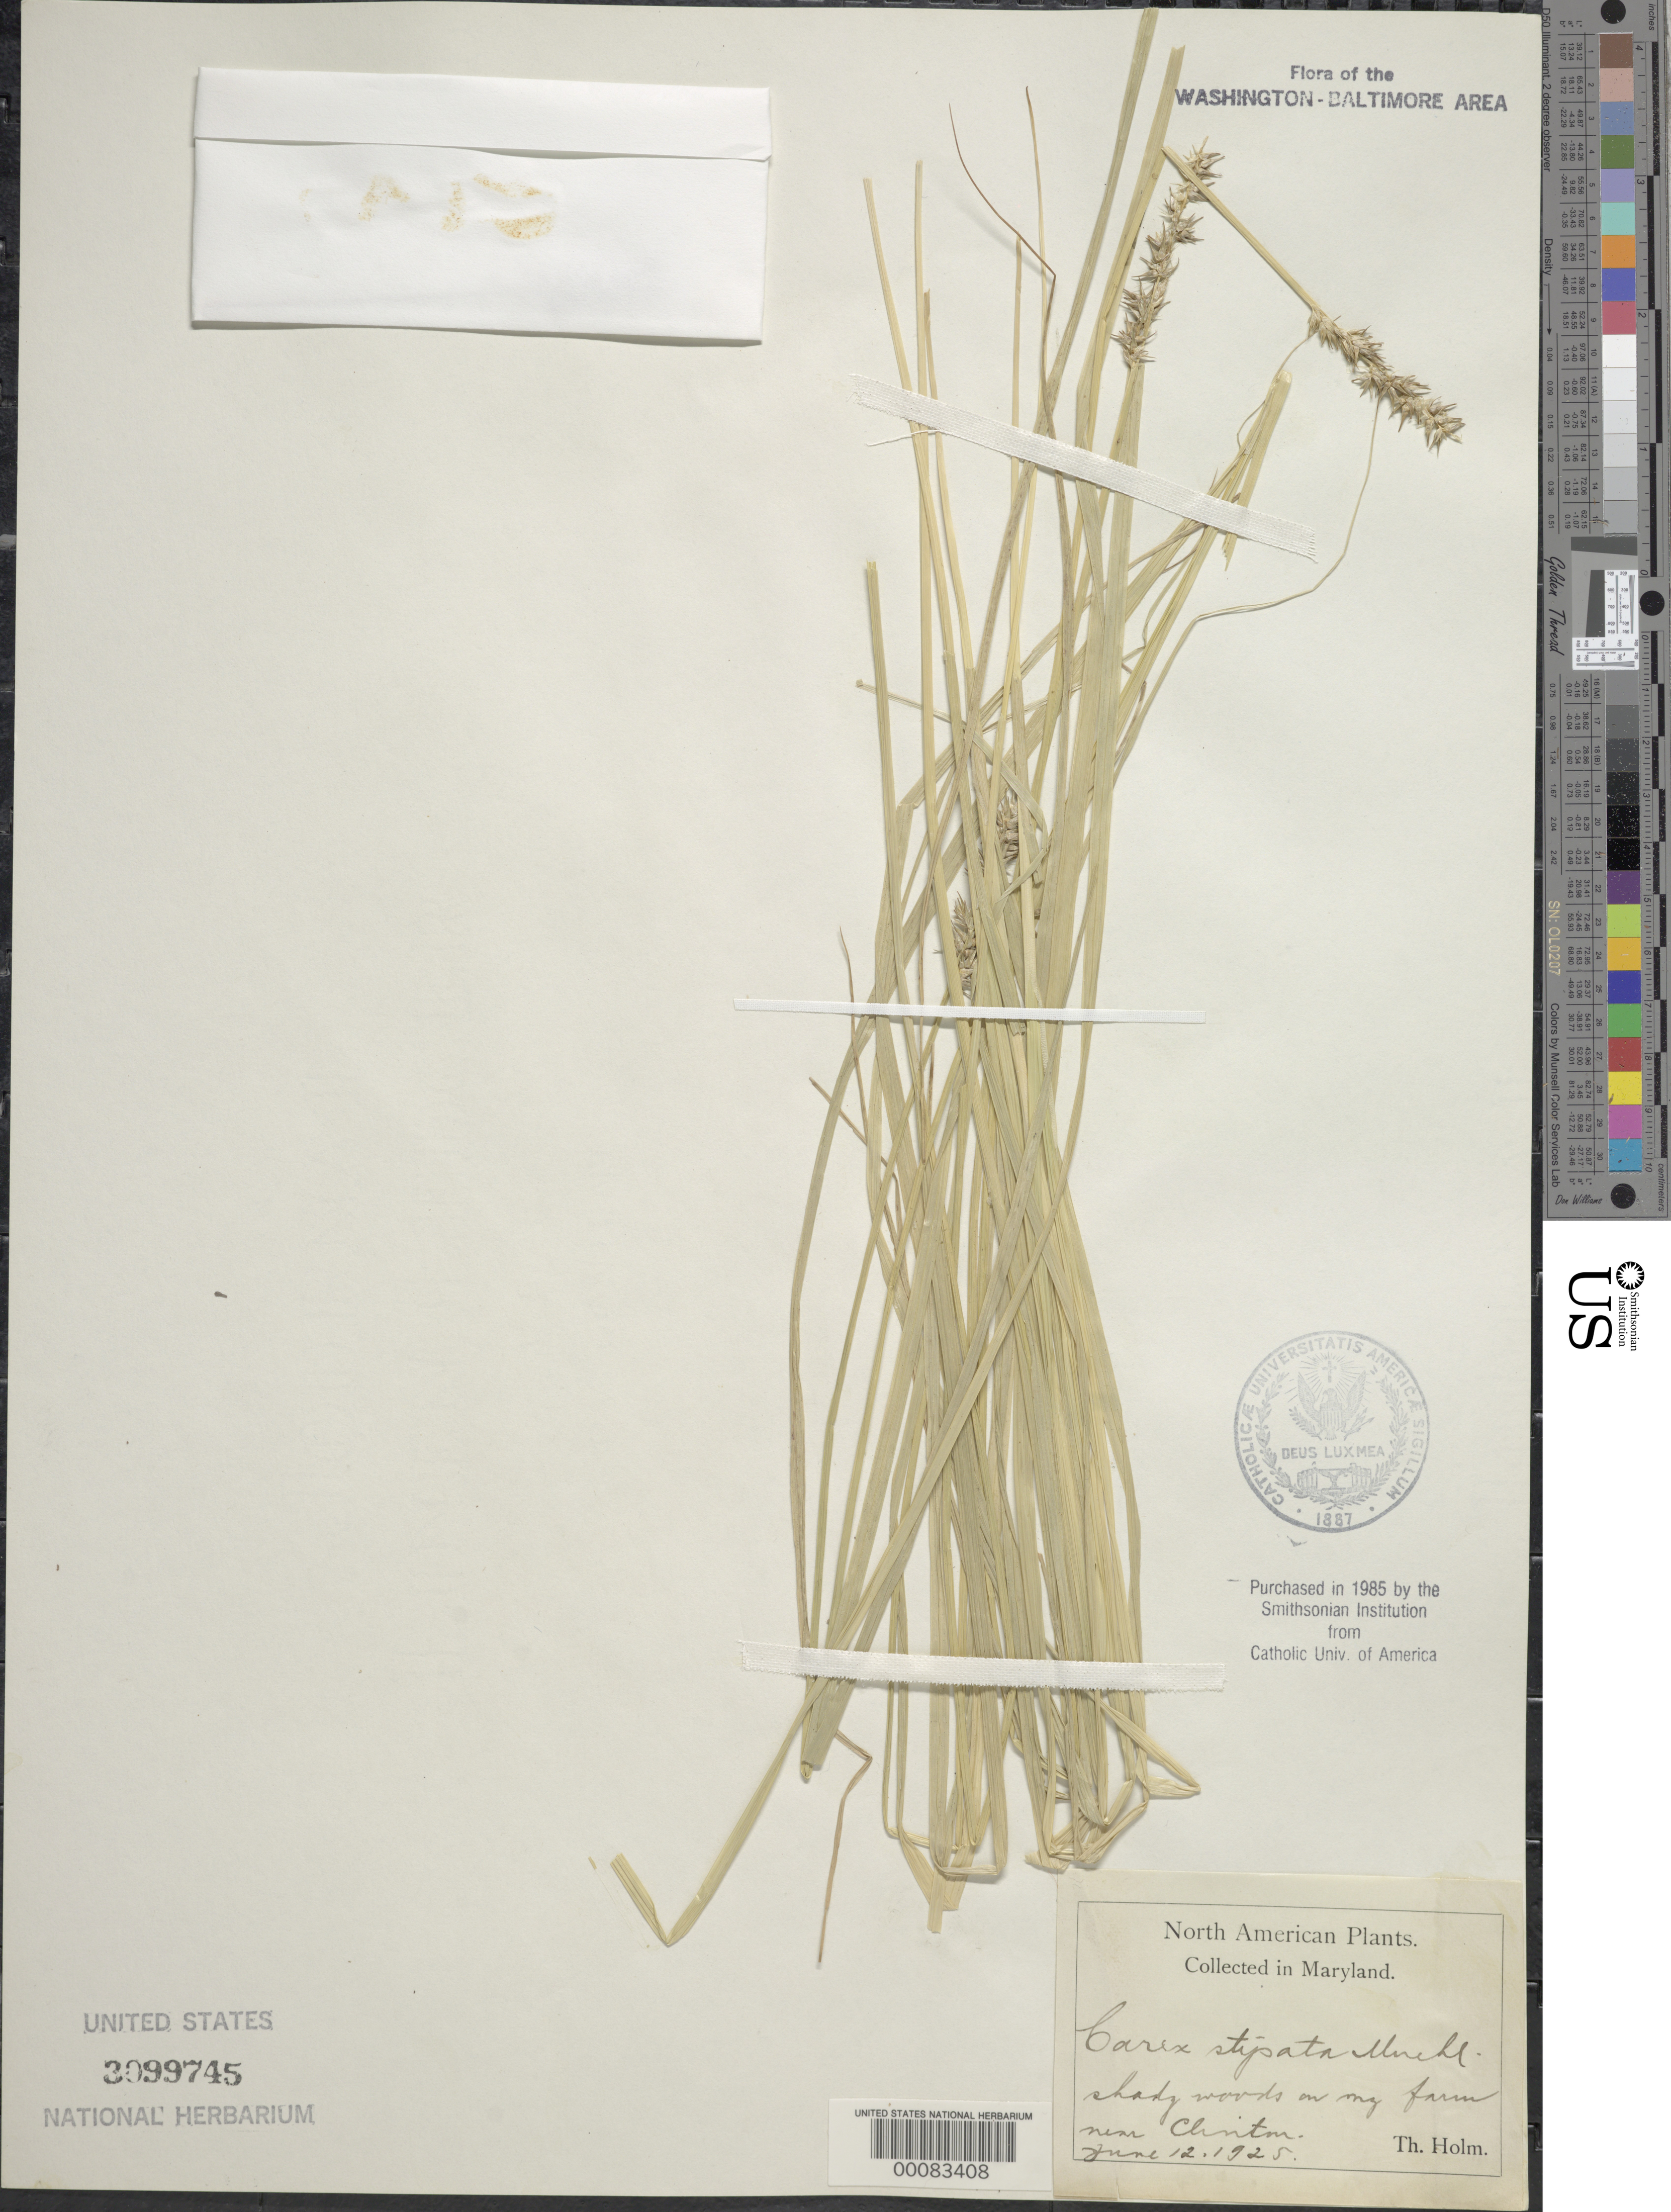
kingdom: Plantae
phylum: Tracheophyta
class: Liliopsida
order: Poales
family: Cyperaceae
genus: Carex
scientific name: Carex stipata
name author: Muhl. ex Willd.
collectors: T. Holm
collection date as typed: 12 Jun 1925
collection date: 1925-06-12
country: United States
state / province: Maryland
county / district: Prince George's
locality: Near Clinton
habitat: Shady woods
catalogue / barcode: US 3099745